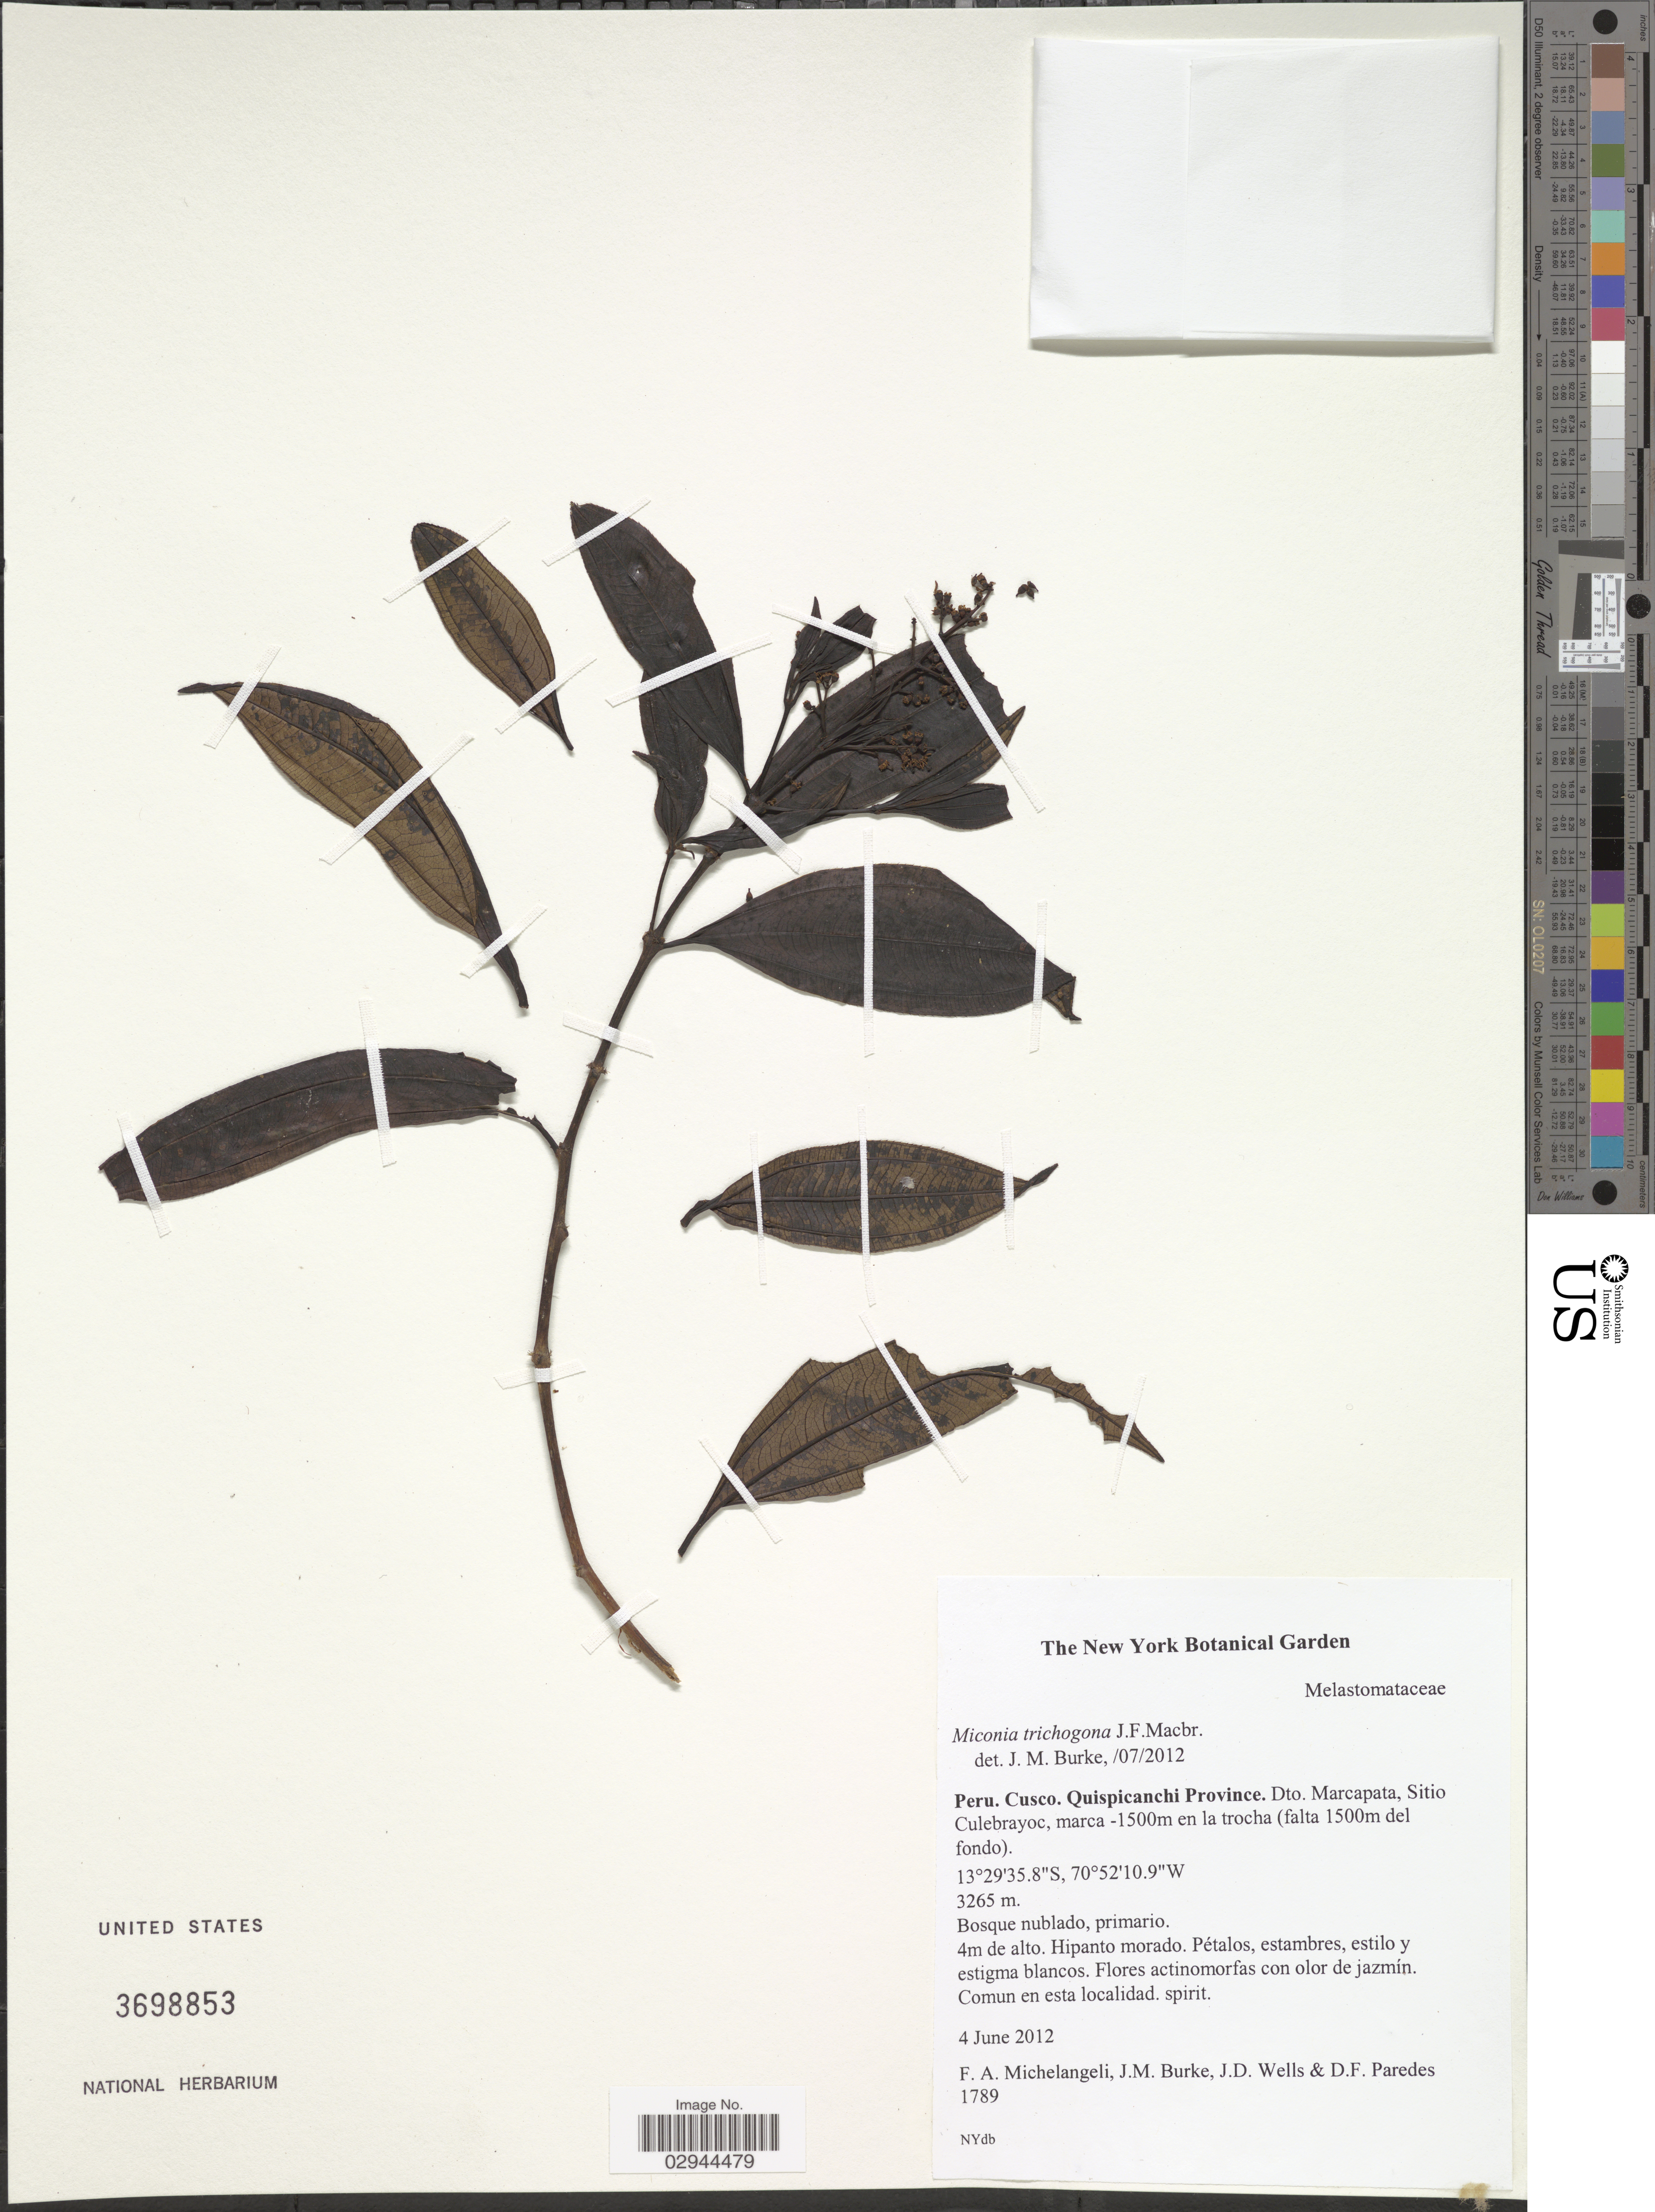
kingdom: Plantae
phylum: Tracheophyta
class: Magnoliopsida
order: Myrtales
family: Melastomataceae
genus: Miconia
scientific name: Miconia trichogona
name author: J.F. Macbr.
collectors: F. A. Michelangeli, Jac. M. Burke, J. Wells & D. Paredes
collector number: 1789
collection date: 2012-06-04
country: Peru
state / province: Cusco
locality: Quispicanchis Province. Dto. Marcapata, Sitio Culebrayoc, marca - 1500m en la trocha (falta 1500m del fondo).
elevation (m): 3265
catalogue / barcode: US 3698853